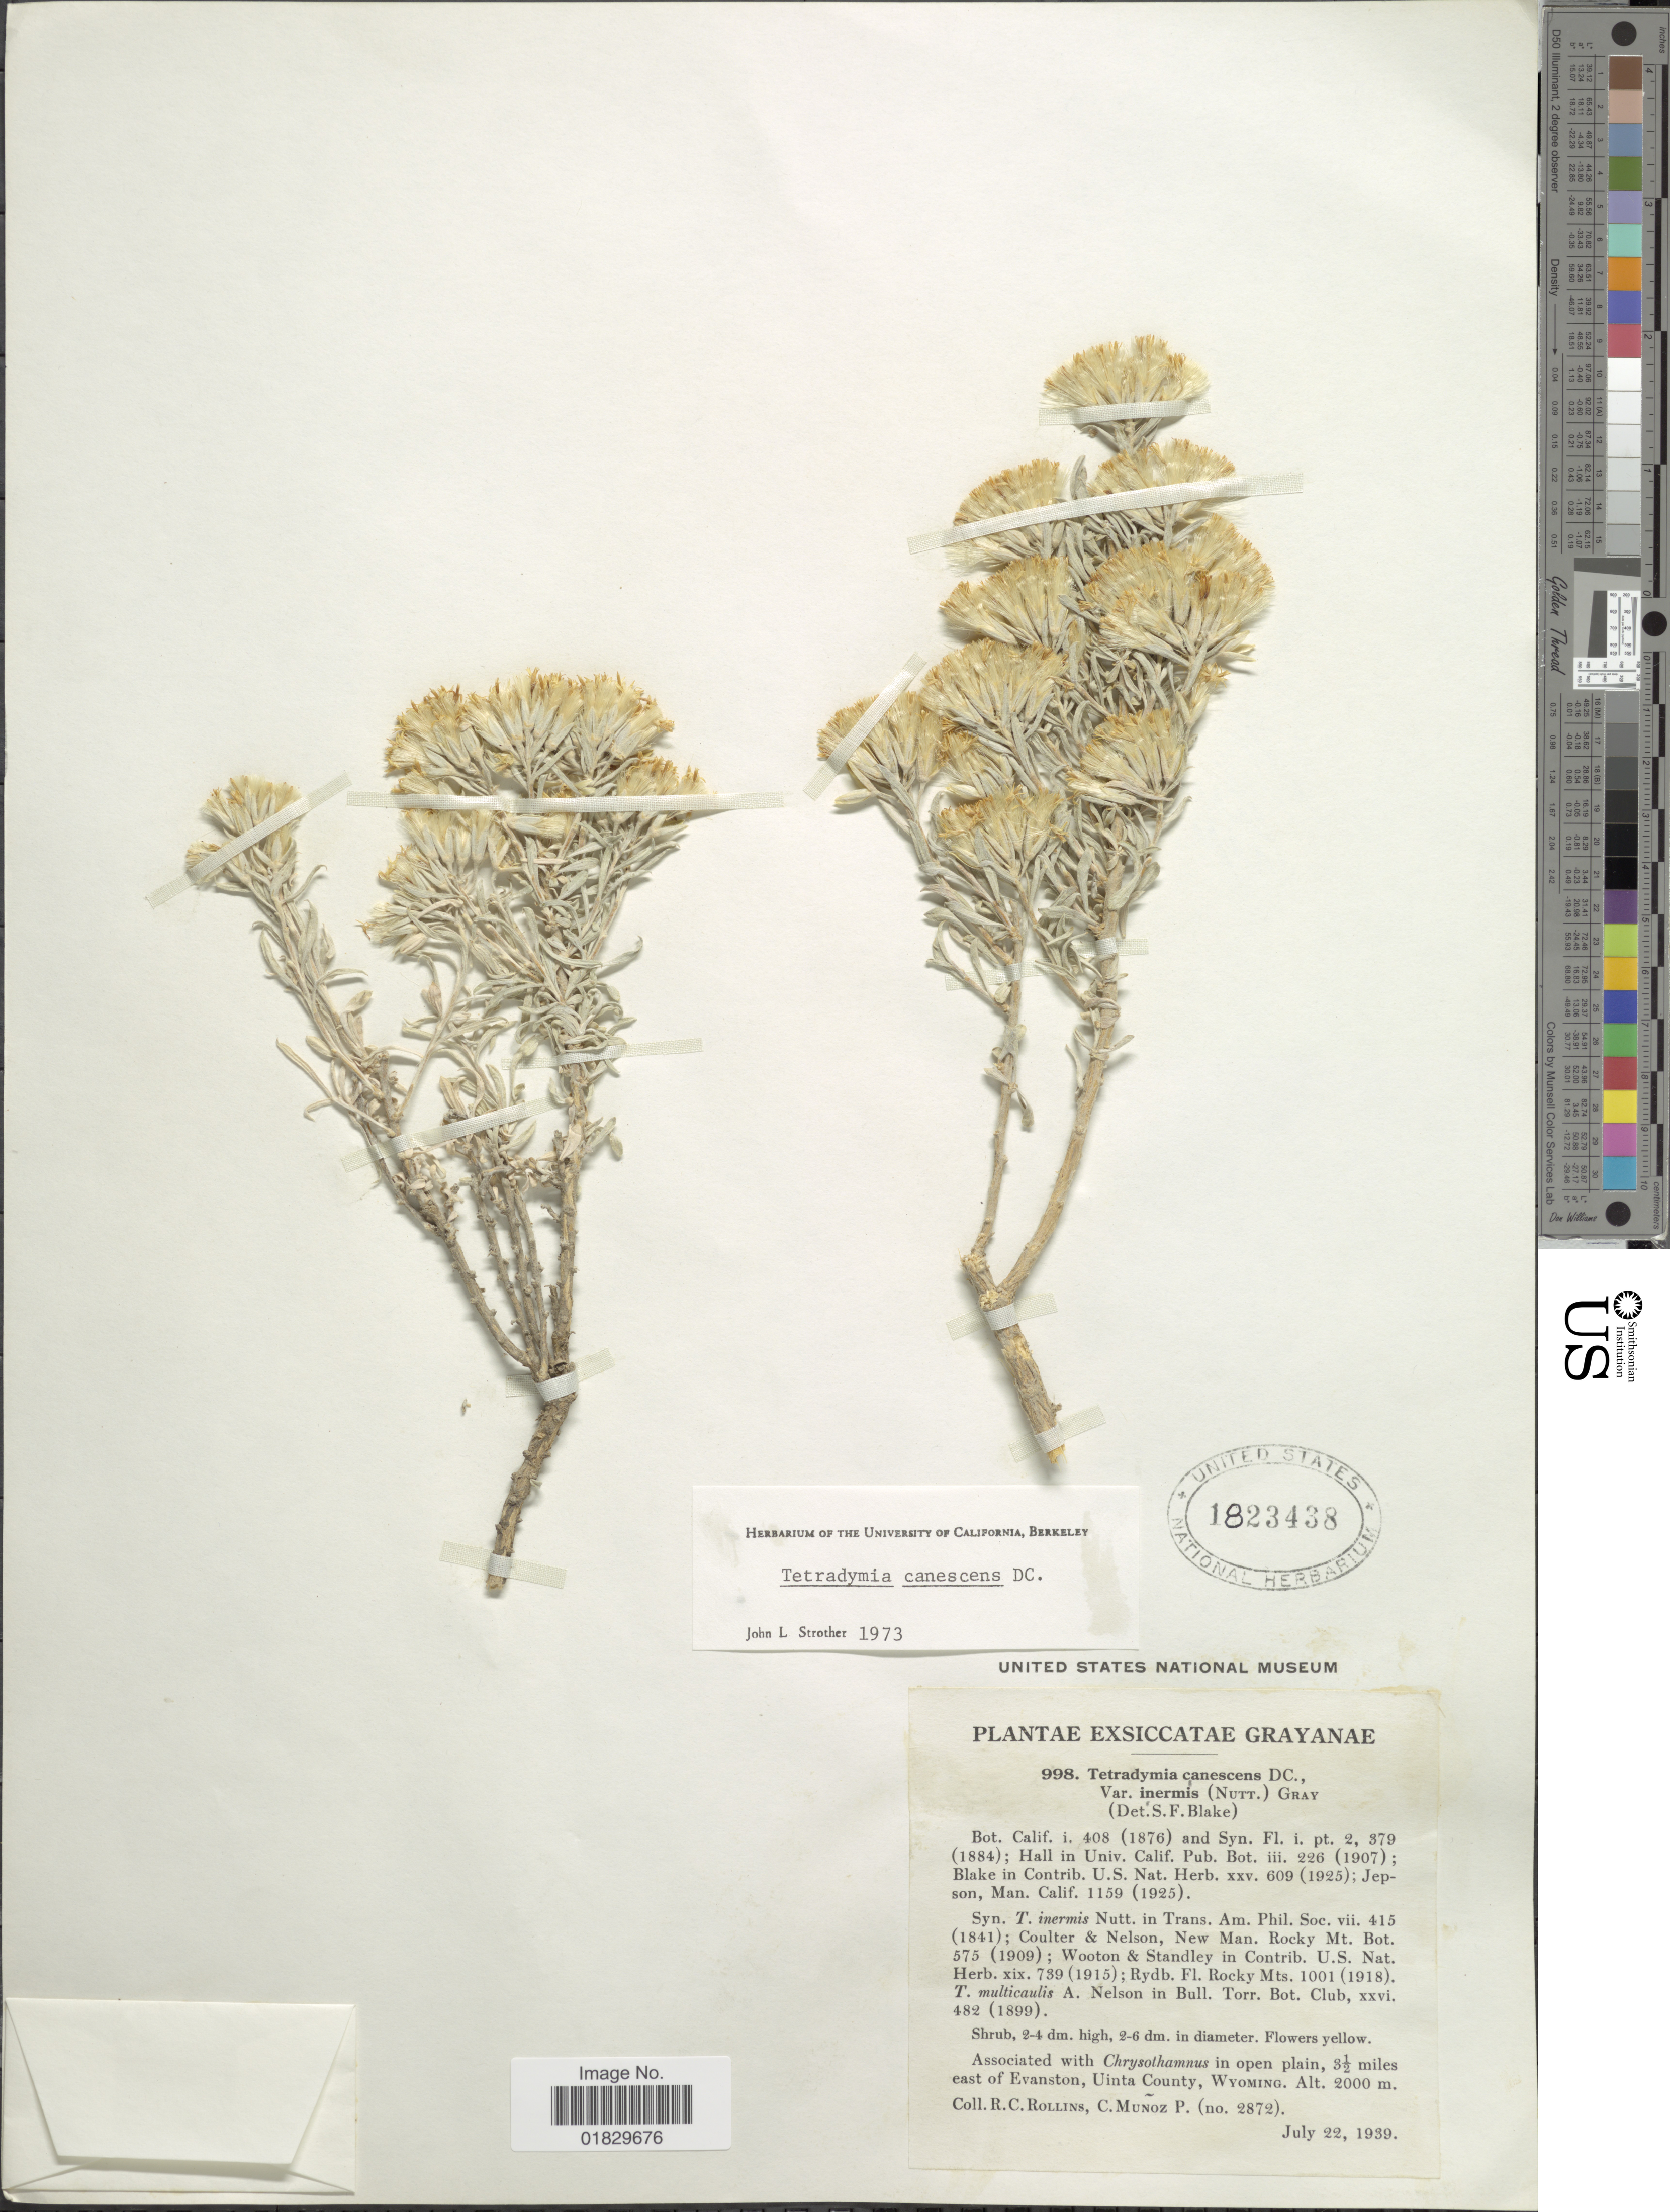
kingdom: Plantae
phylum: Tracheophyta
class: Magnoliopsida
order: Asterales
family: Asteraceae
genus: Tetradymia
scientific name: Tetradymia canescens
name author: DC.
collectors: R. C. Rollins & C. Muñoz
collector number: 2872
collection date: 1939-07-22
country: United States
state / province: Wyoming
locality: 3½ miles east of Evanston, Uinta County, Wyoming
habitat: in open plains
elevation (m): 2000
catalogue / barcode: US 1823438